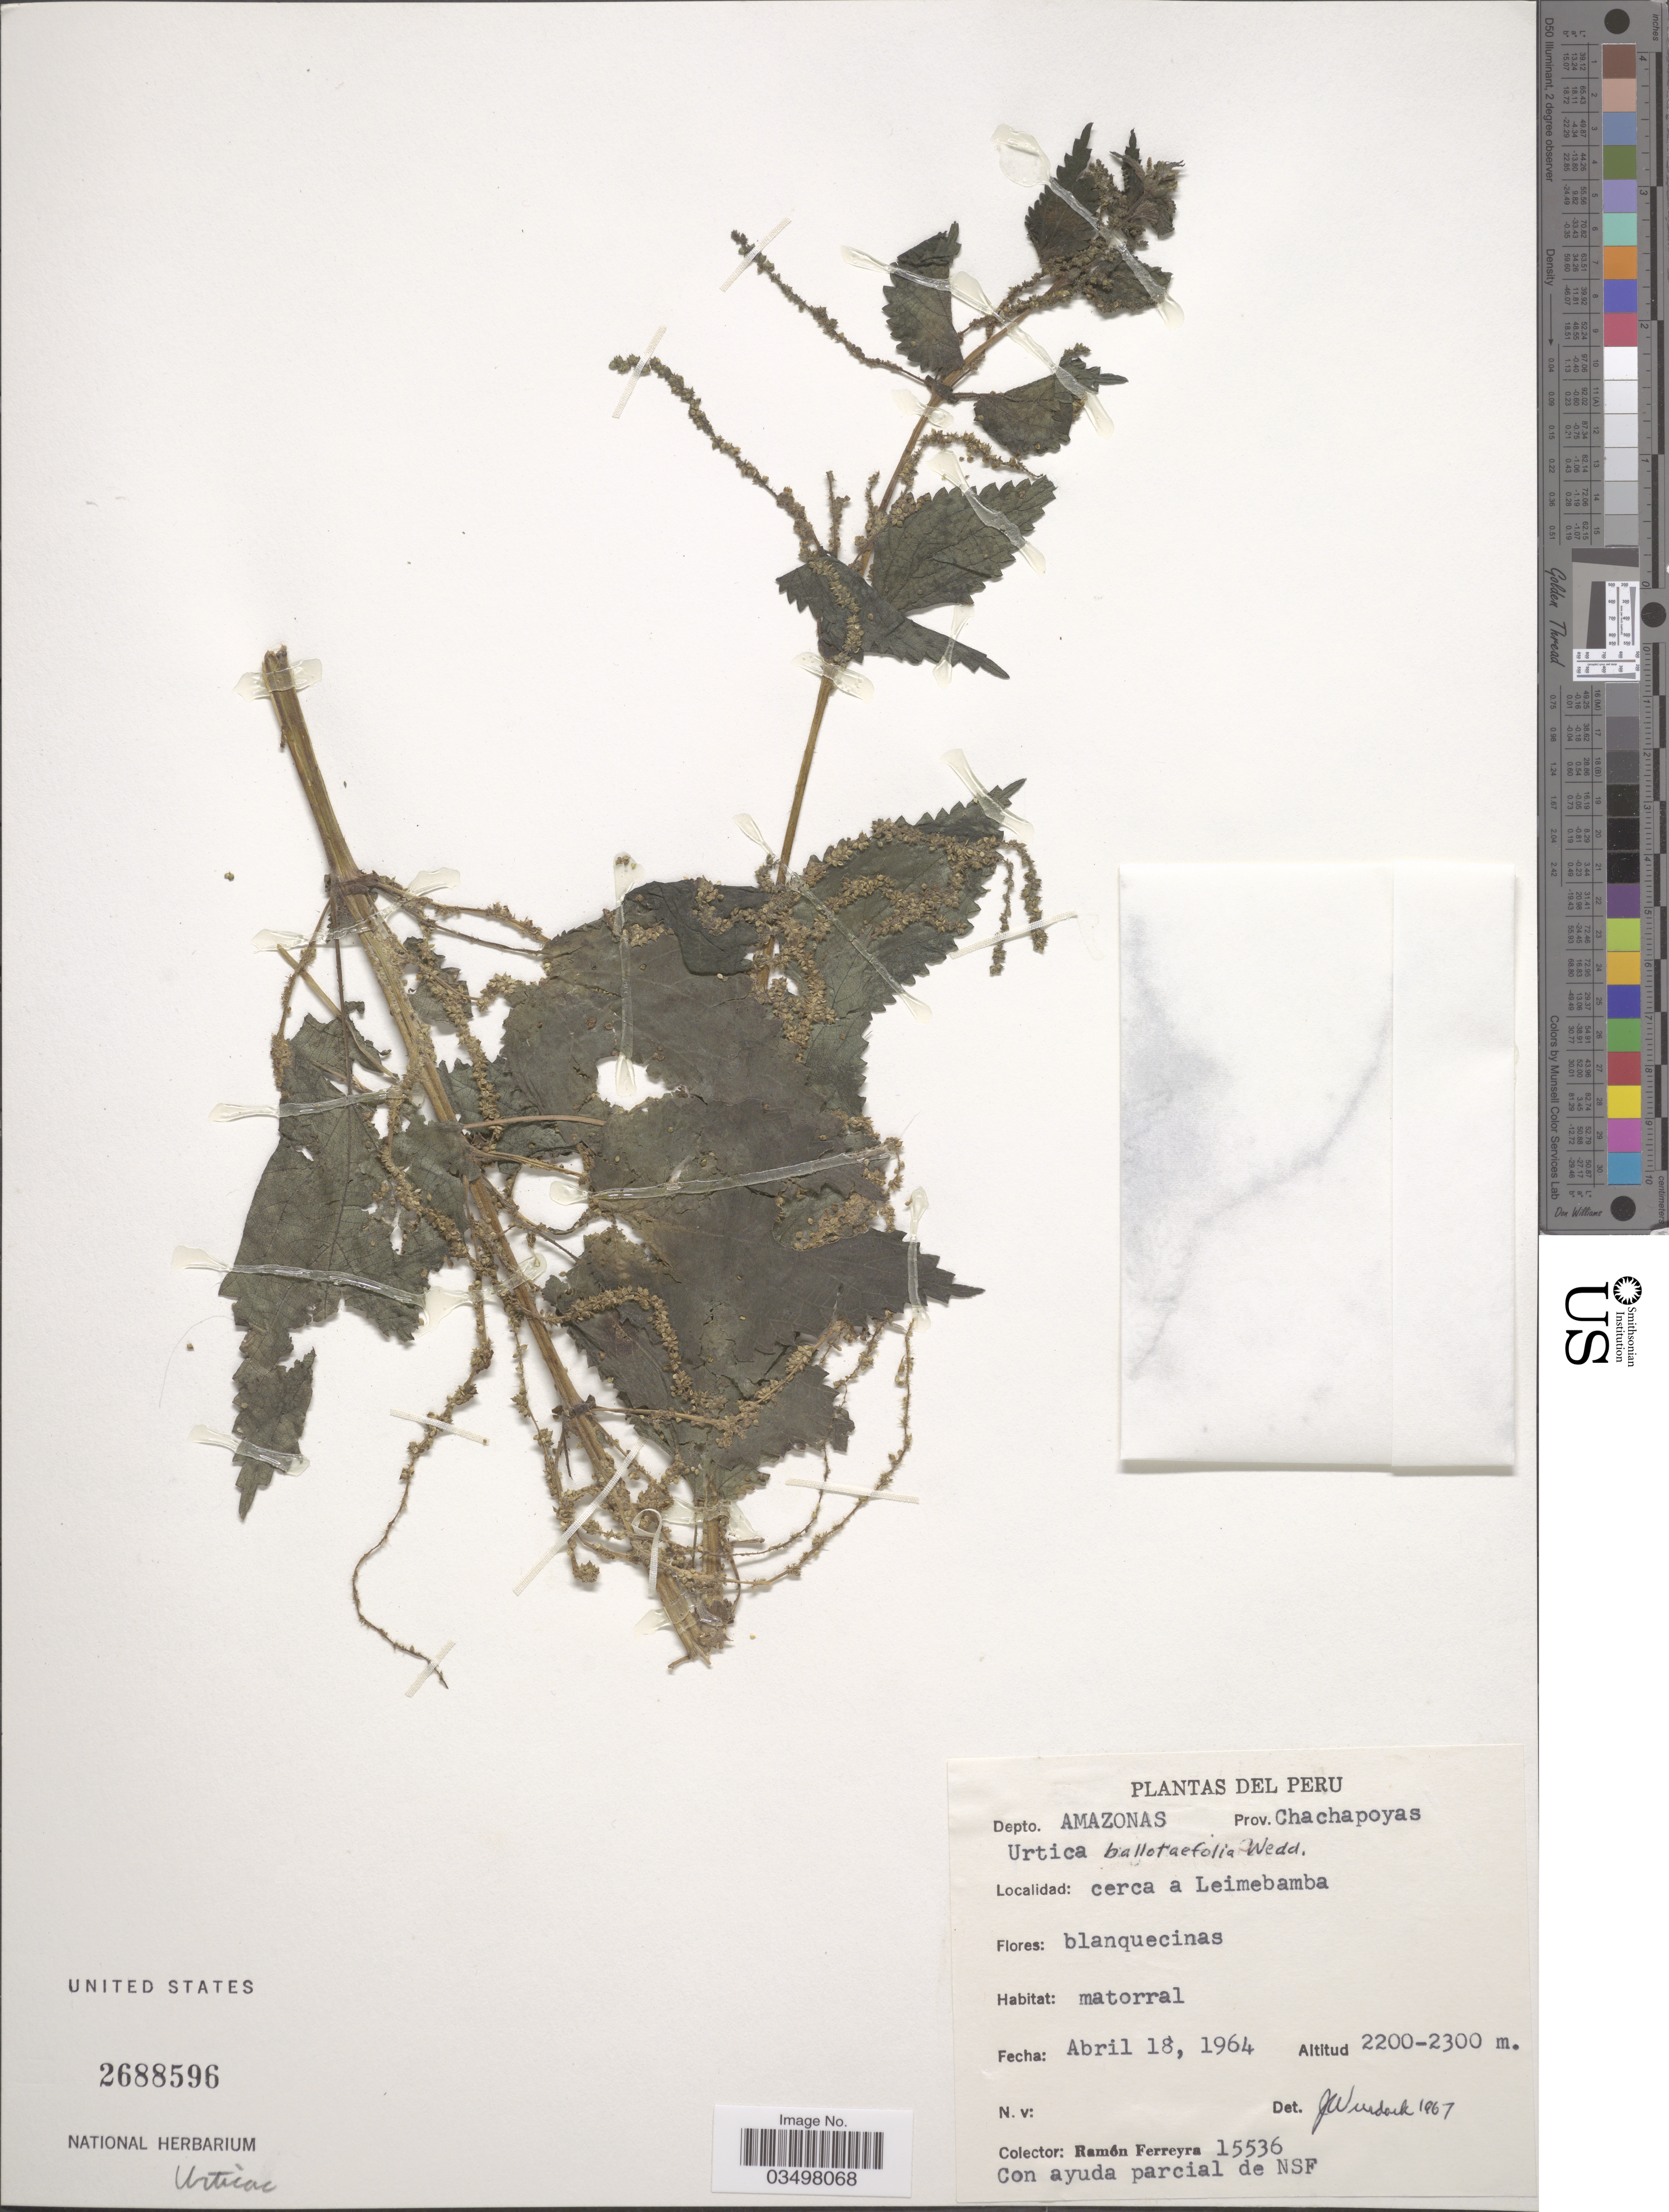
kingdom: Plantae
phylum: Tracheophyta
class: Magnoliopsida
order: Rosales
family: Urticaceae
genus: Urtica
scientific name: Urtica ballotifolia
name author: Wedd.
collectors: R. A. Ferreyra & NSF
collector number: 15536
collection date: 1964-04-18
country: Peru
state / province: Amazonas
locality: Depto. Amazonas, Prov. Chachapoyas. Cerca a Leimebamba.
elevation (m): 2200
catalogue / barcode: US 2688596